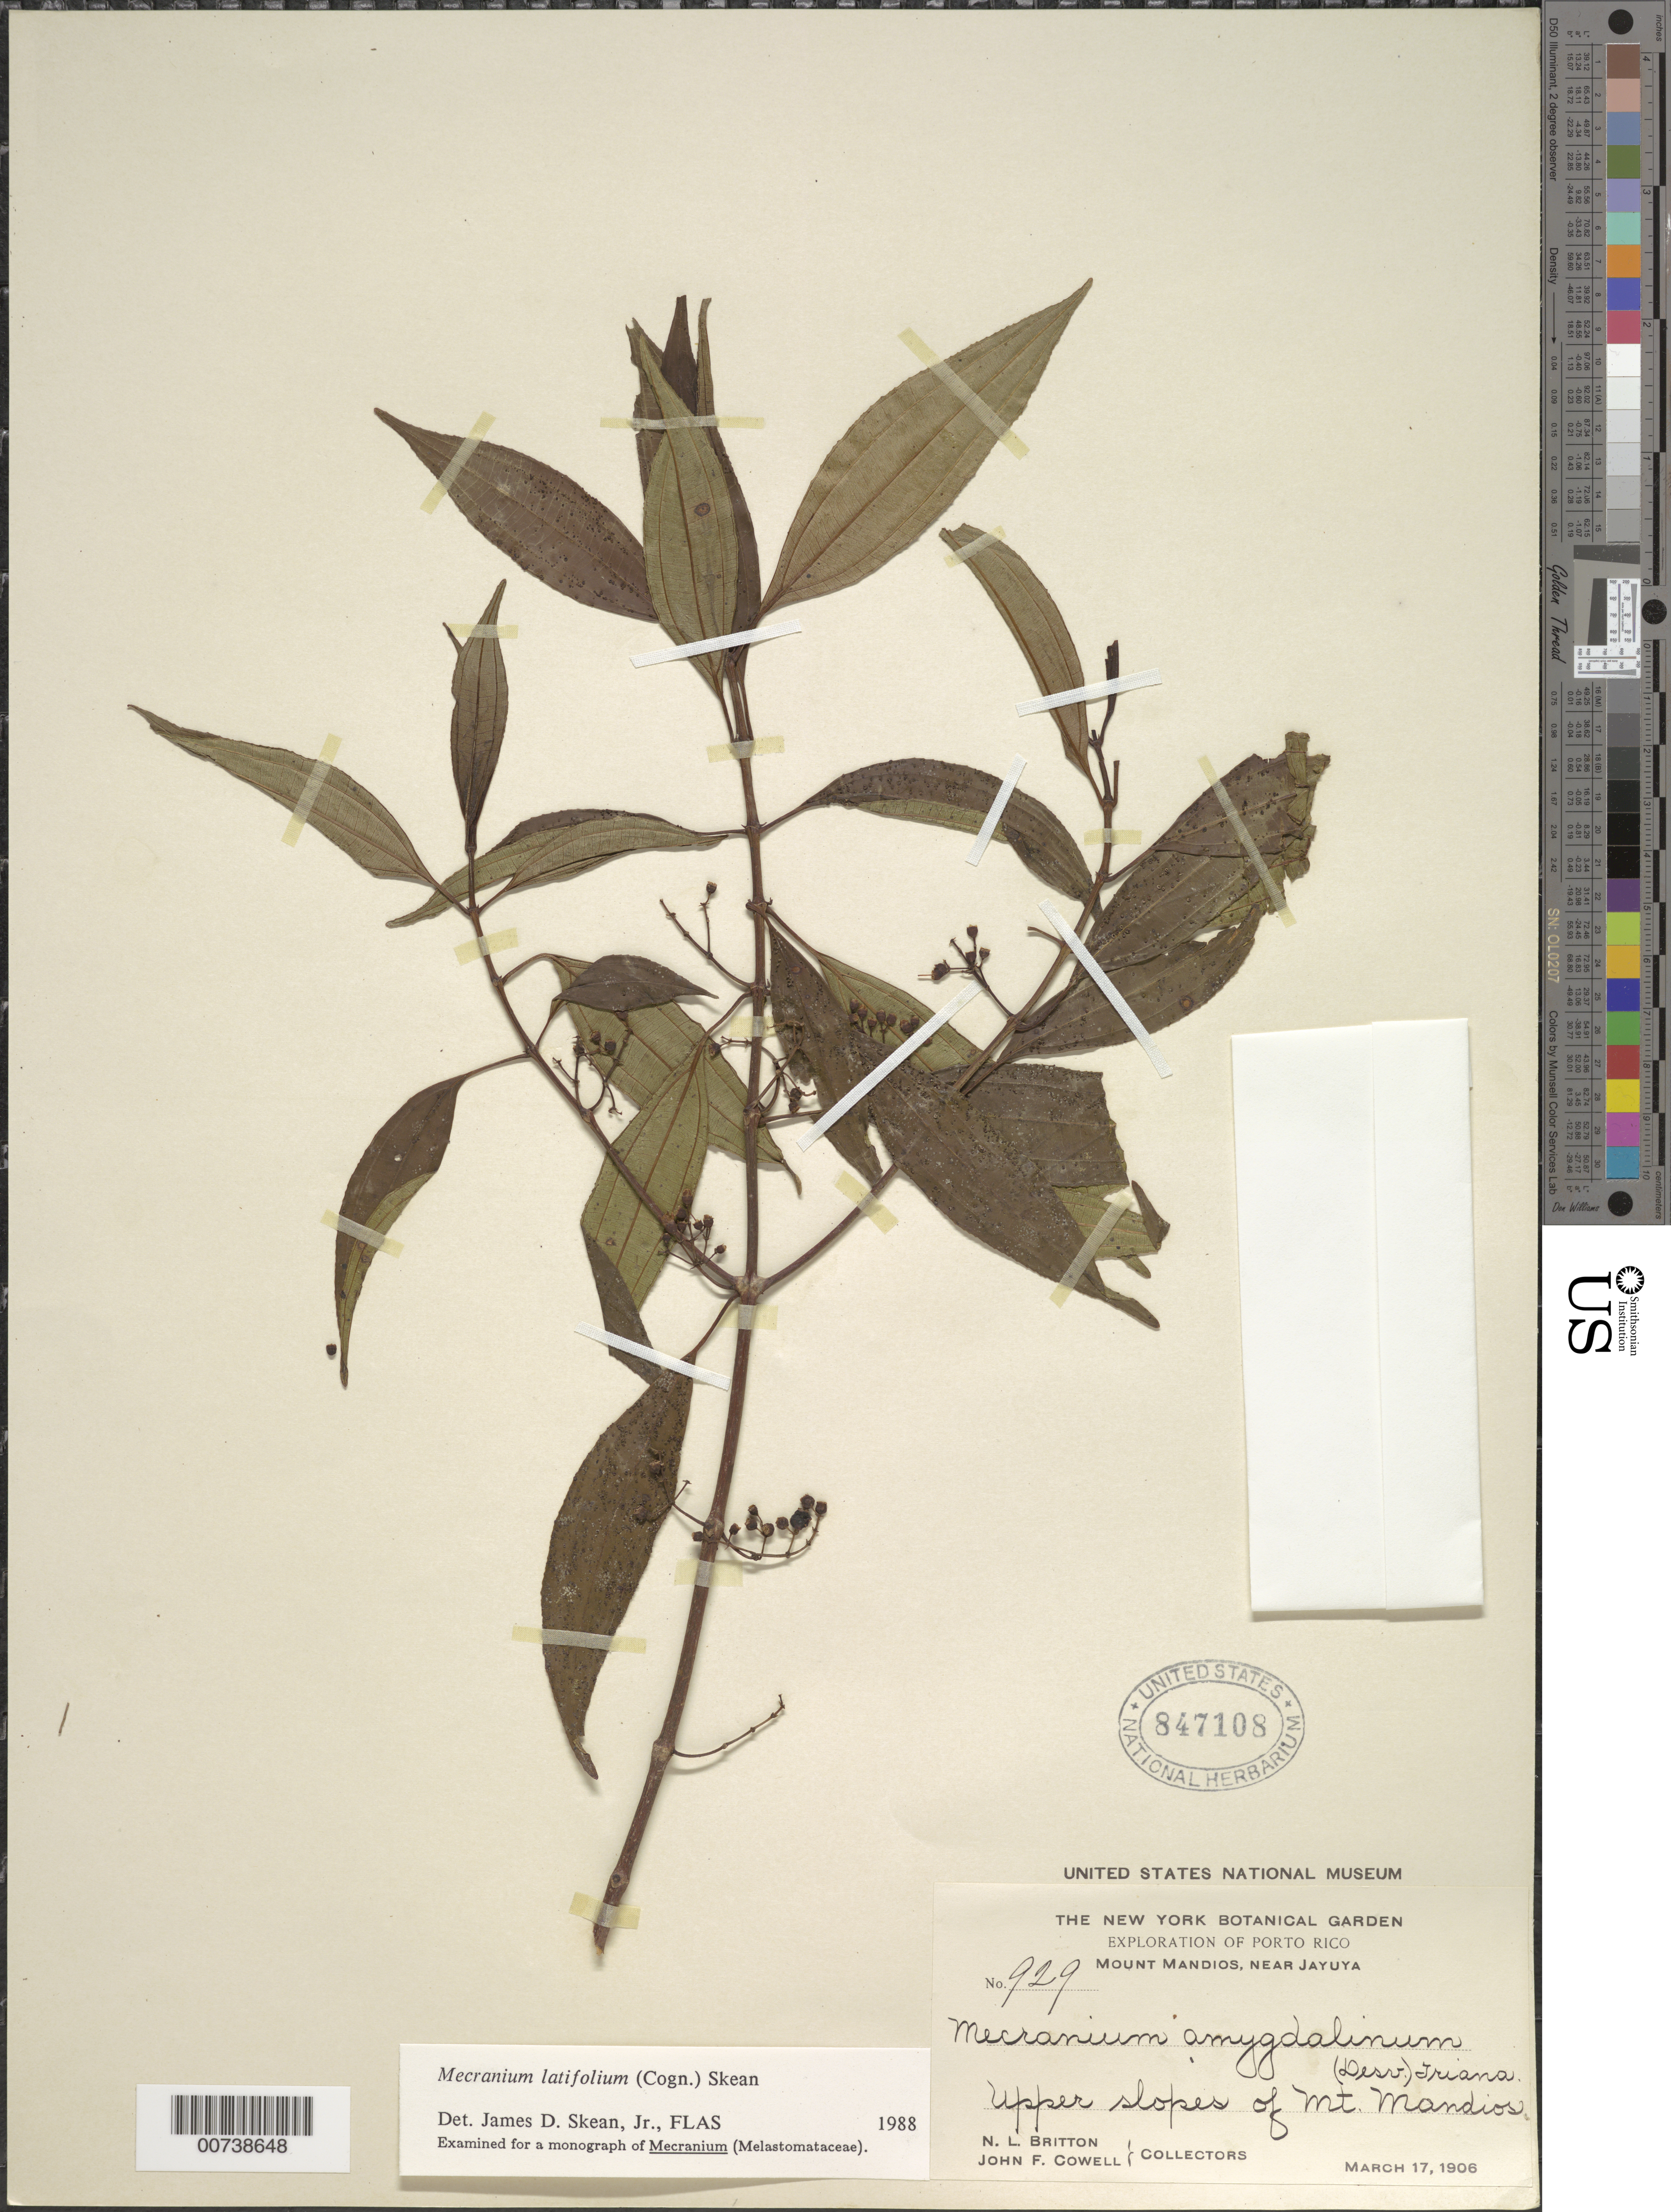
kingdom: Plantae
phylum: Tracheophyta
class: Magnoliopsida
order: Myrtales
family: Melastomataceae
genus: Mecranium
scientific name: Mecranium latifolium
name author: (Cogn.) Skean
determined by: Skean, J. D., Jr.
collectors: N. Britton & J. F. Cowell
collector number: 929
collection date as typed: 17 Mar 1906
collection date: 1906-03-17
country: Puerto Rico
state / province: Jayuya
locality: Mount Mandios, near Jayuya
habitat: Upper slopes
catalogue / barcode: US 847108